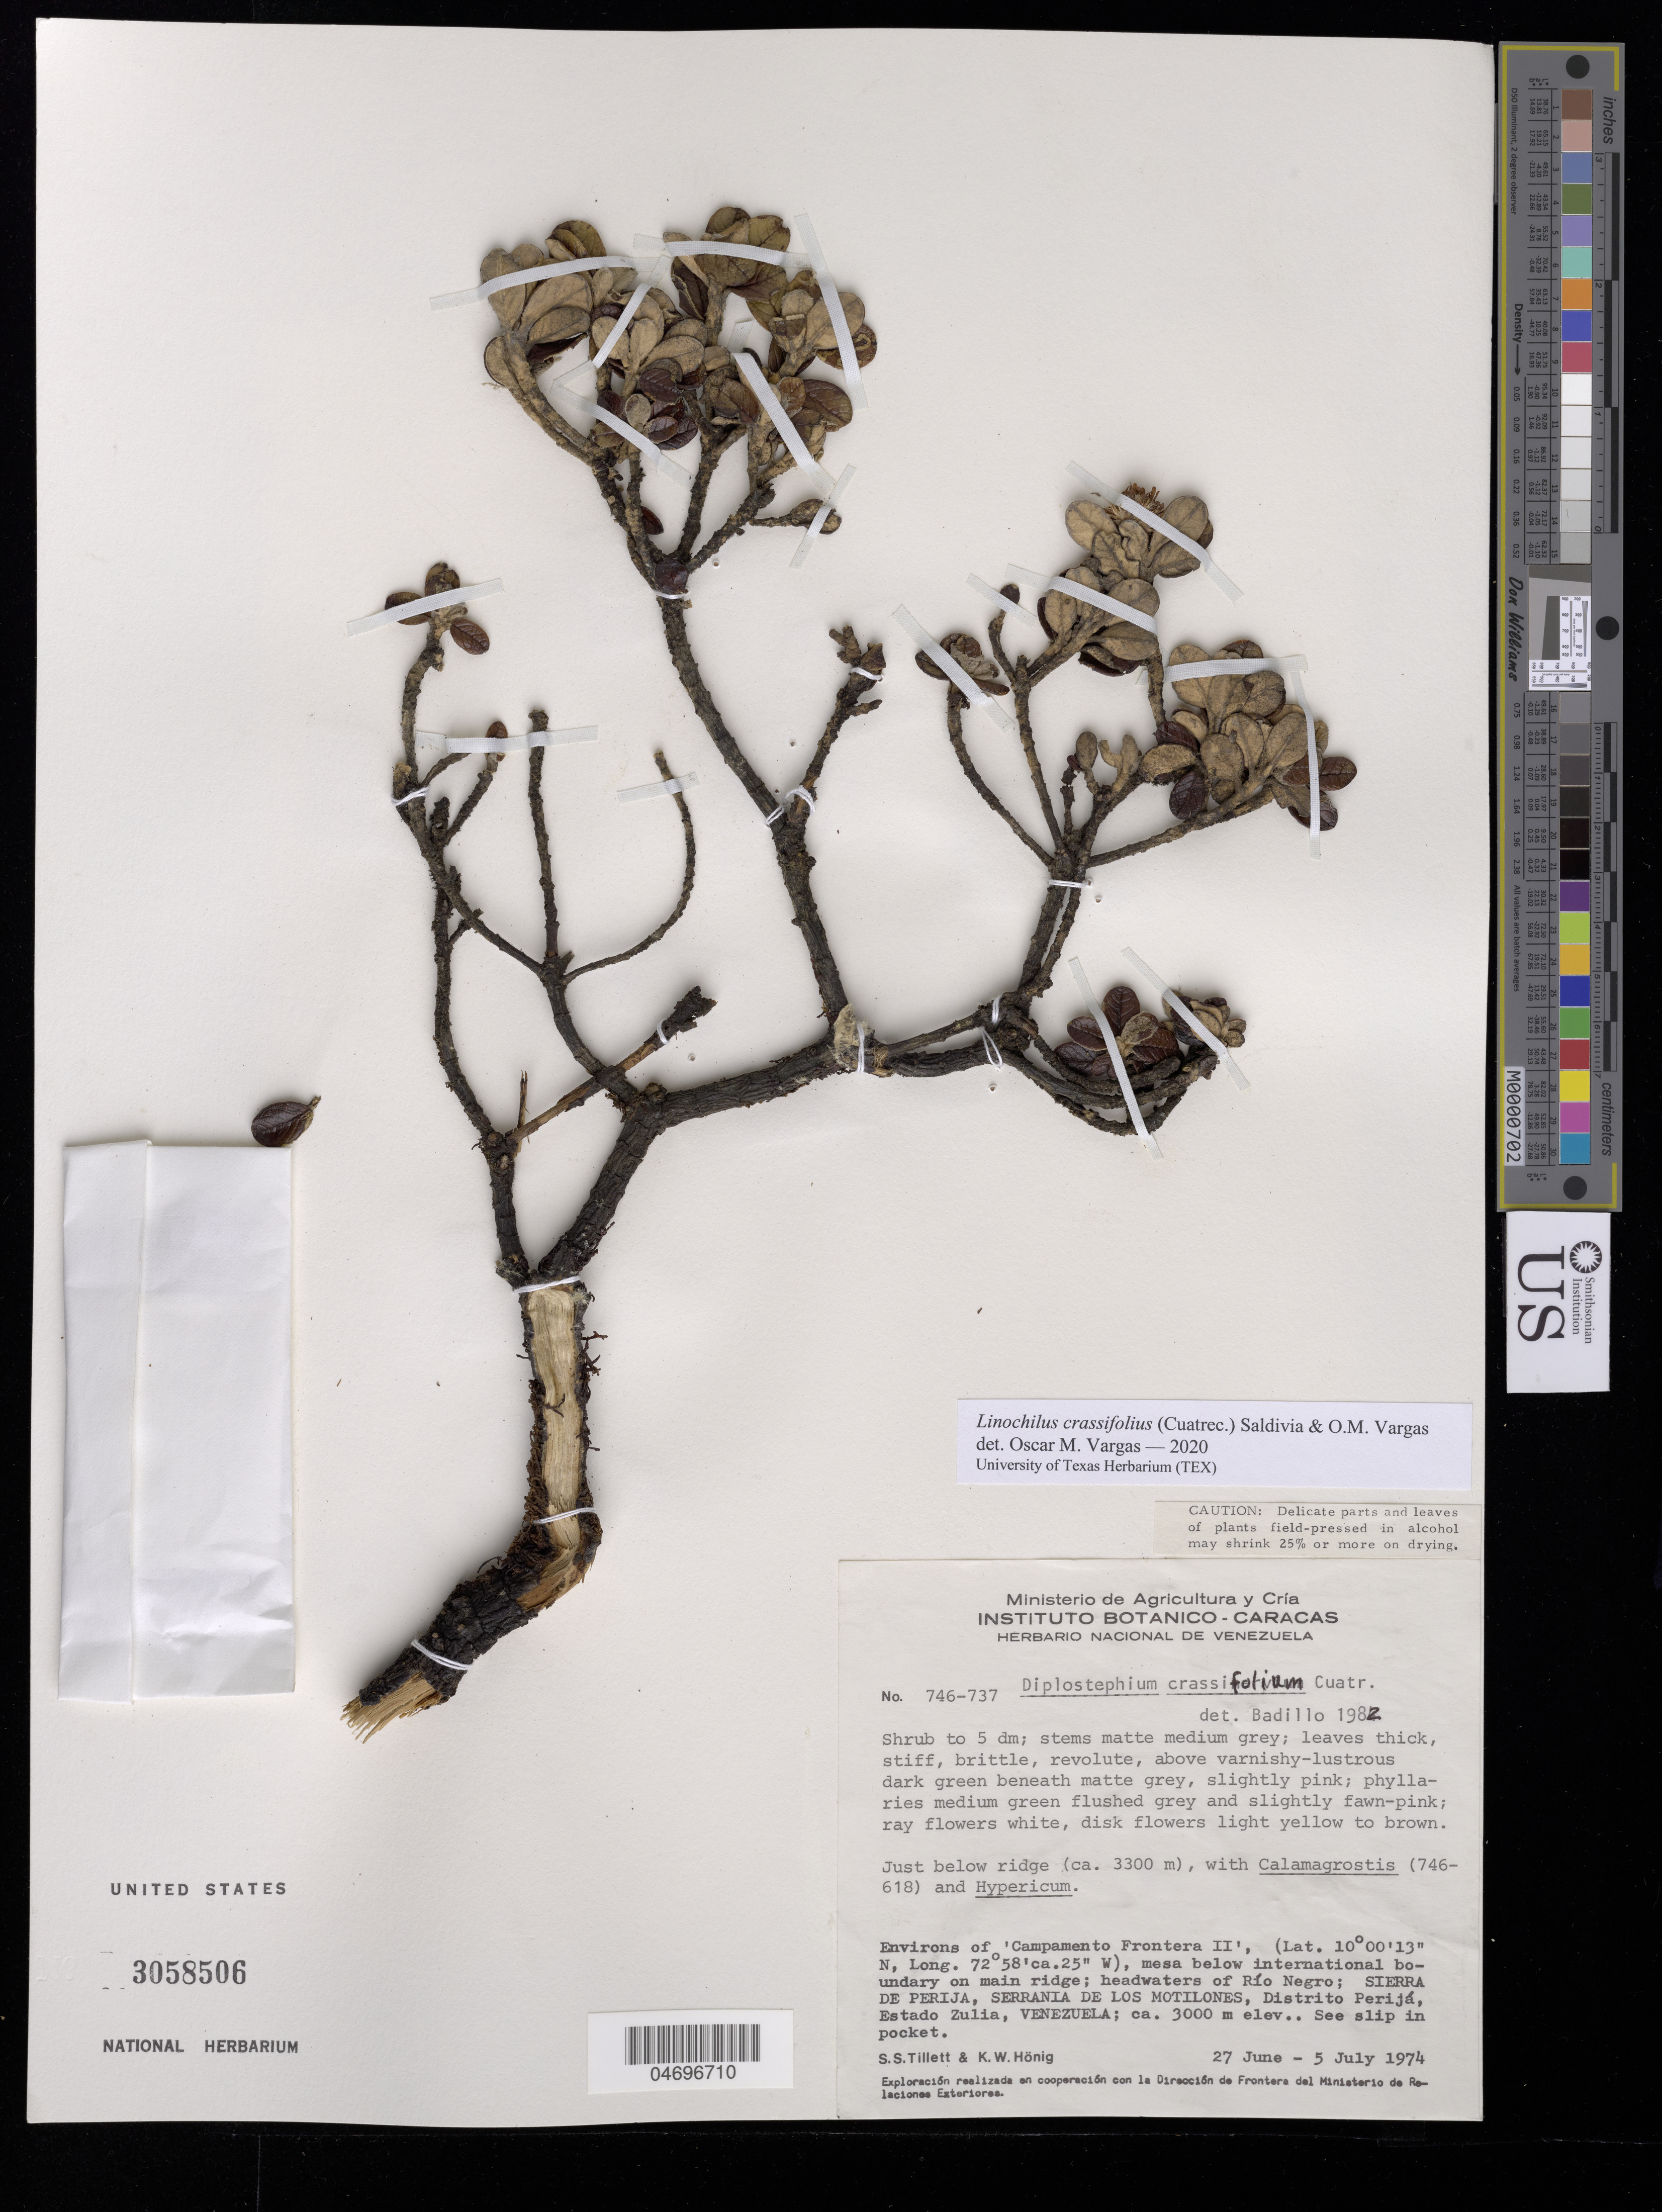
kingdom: Plantae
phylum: Tracheophyta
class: Magnoliopsida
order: Asterales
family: Asteraceae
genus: Linochilus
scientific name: Linochilus crassifolius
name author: (Cuatrec.) Saldivia & O.M. Vargas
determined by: Vargas, Oscar M.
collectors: S. S. Tillett & K. Hönig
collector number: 746-737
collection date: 1974-06-27/1974-07-05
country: Venezuela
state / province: Zulia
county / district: Machiques de Perijá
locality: Environs of Campamento Frontera II, mesa below international boundary on main ridge; headwaters of Río Negro; SIERRA DE PERIJÁ, SERRANÍA DE LOS MOTILONES. .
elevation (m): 3000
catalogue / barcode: US 3058506